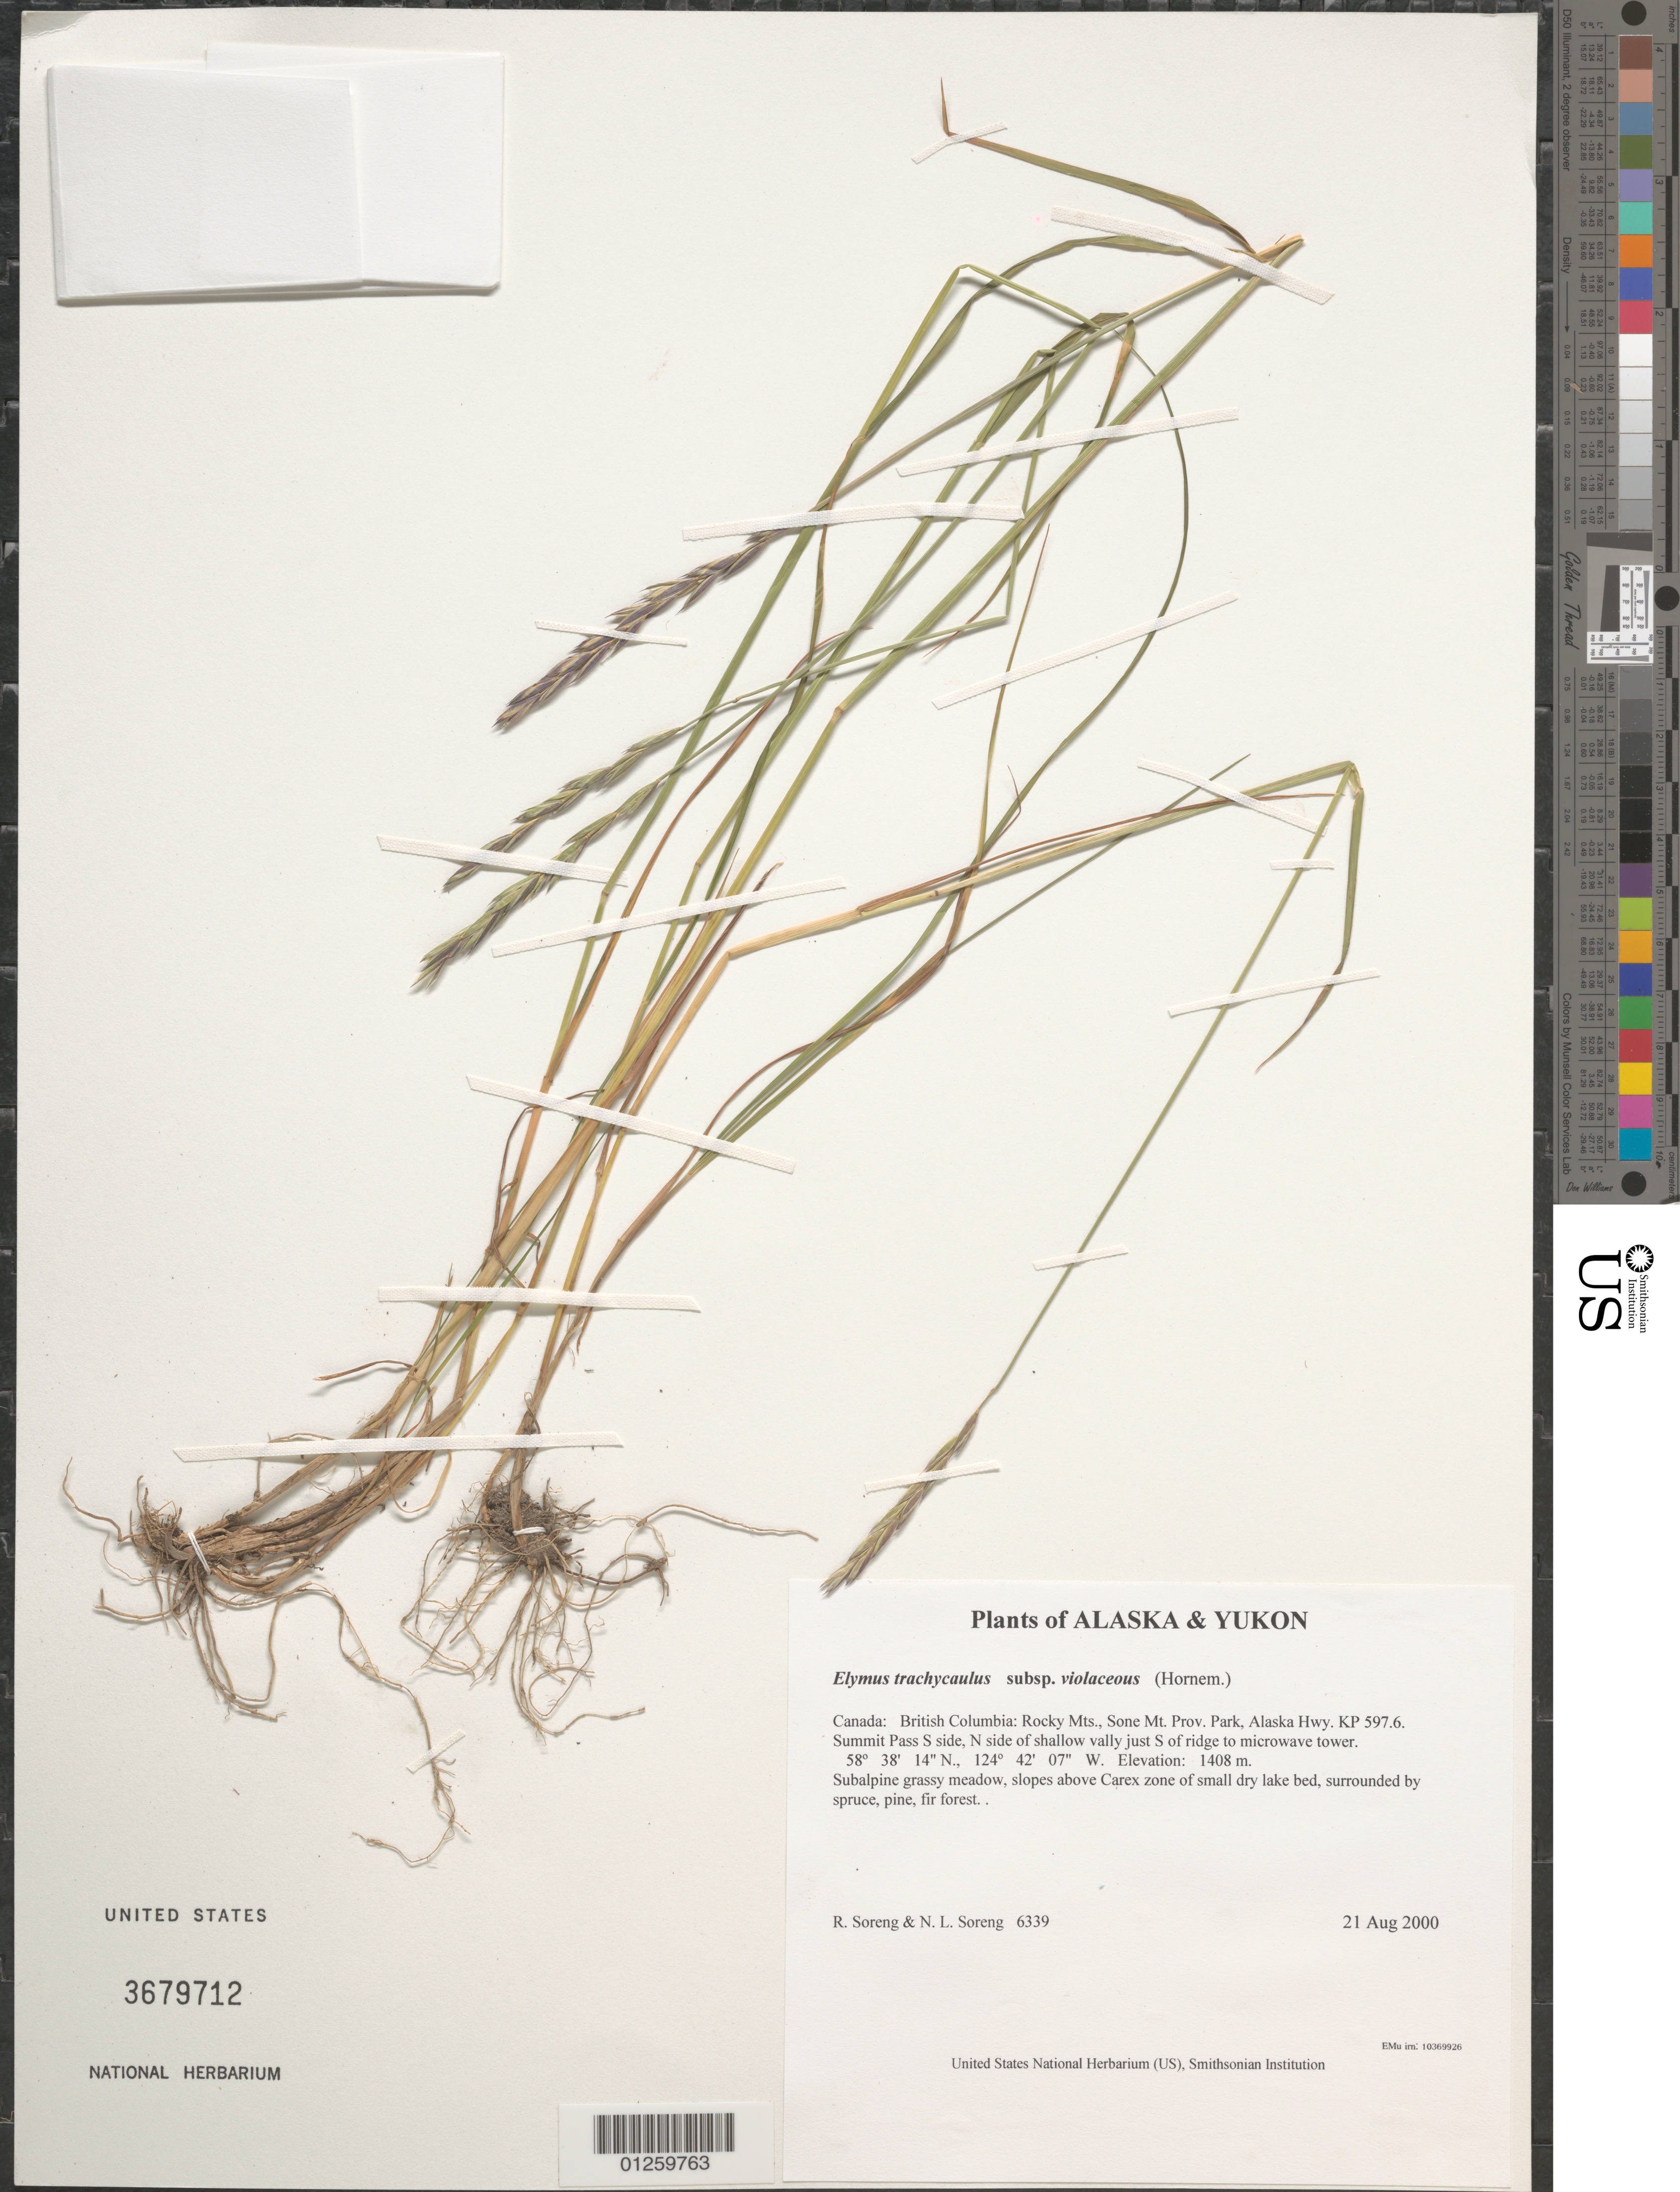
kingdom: Plantae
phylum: Tracheophyta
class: Liliopsida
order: Poales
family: Poaceae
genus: Elymus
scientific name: Elymus trachycaulus subsp. violaceous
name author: (Hornem.)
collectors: R. J. Soreng & N. L. Soreng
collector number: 6339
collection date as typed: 21 Aug 2000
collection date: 2000-08-21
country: Canada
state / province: British Columbia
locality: Rocky Mts., Sone Mt. Prov. Park, Alaska Hwy. KP 597.6. Summit Pass S side, N side of shallow valley just S of ridge to microwave tower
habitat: Subalpine grassy meadow, slopes above Carex zone of small dry lake bed, surrounded by spruce, pine, fir forest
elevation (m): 1408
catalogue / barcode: US 3679712